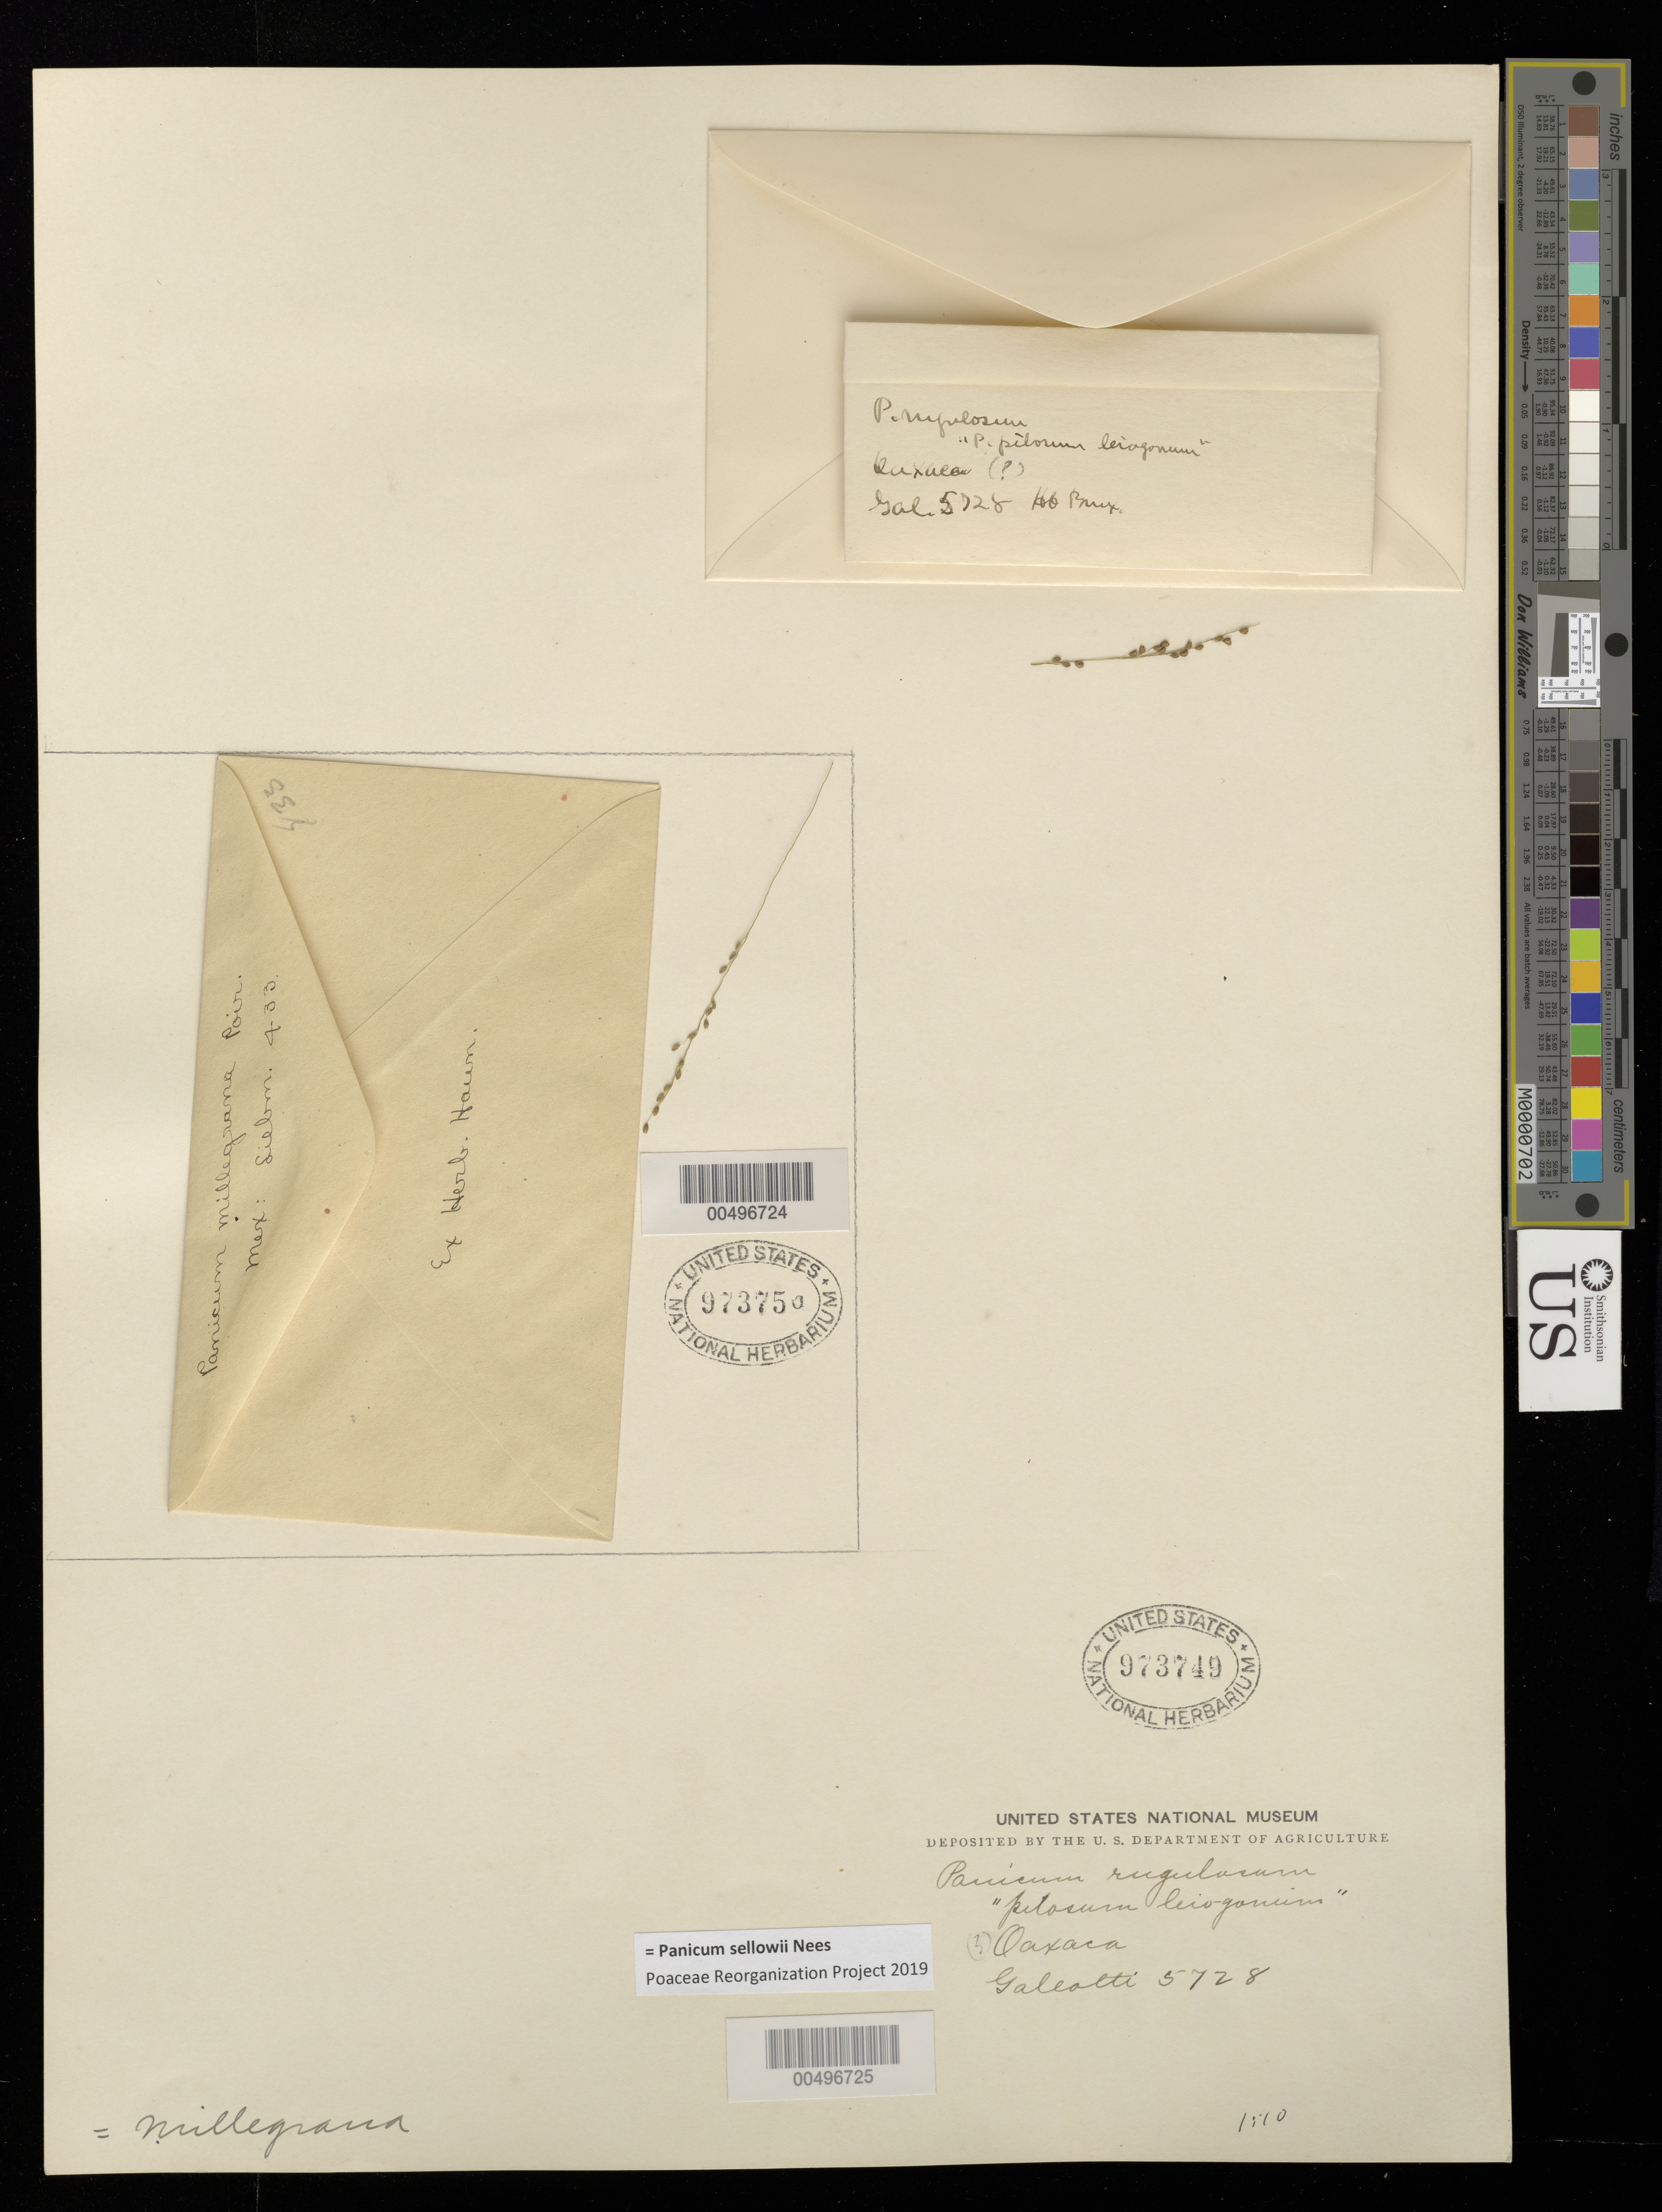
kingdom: Plantae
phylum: Tracheophyta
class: Liliopsida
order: Poales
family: Poaceae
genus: Panicum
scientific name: Panicum sellowii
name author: Nees in Mart.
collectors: F. M. Liebmann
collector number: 433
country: Mexico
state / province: Jalisco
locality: San Ramon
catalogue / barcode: US 973750